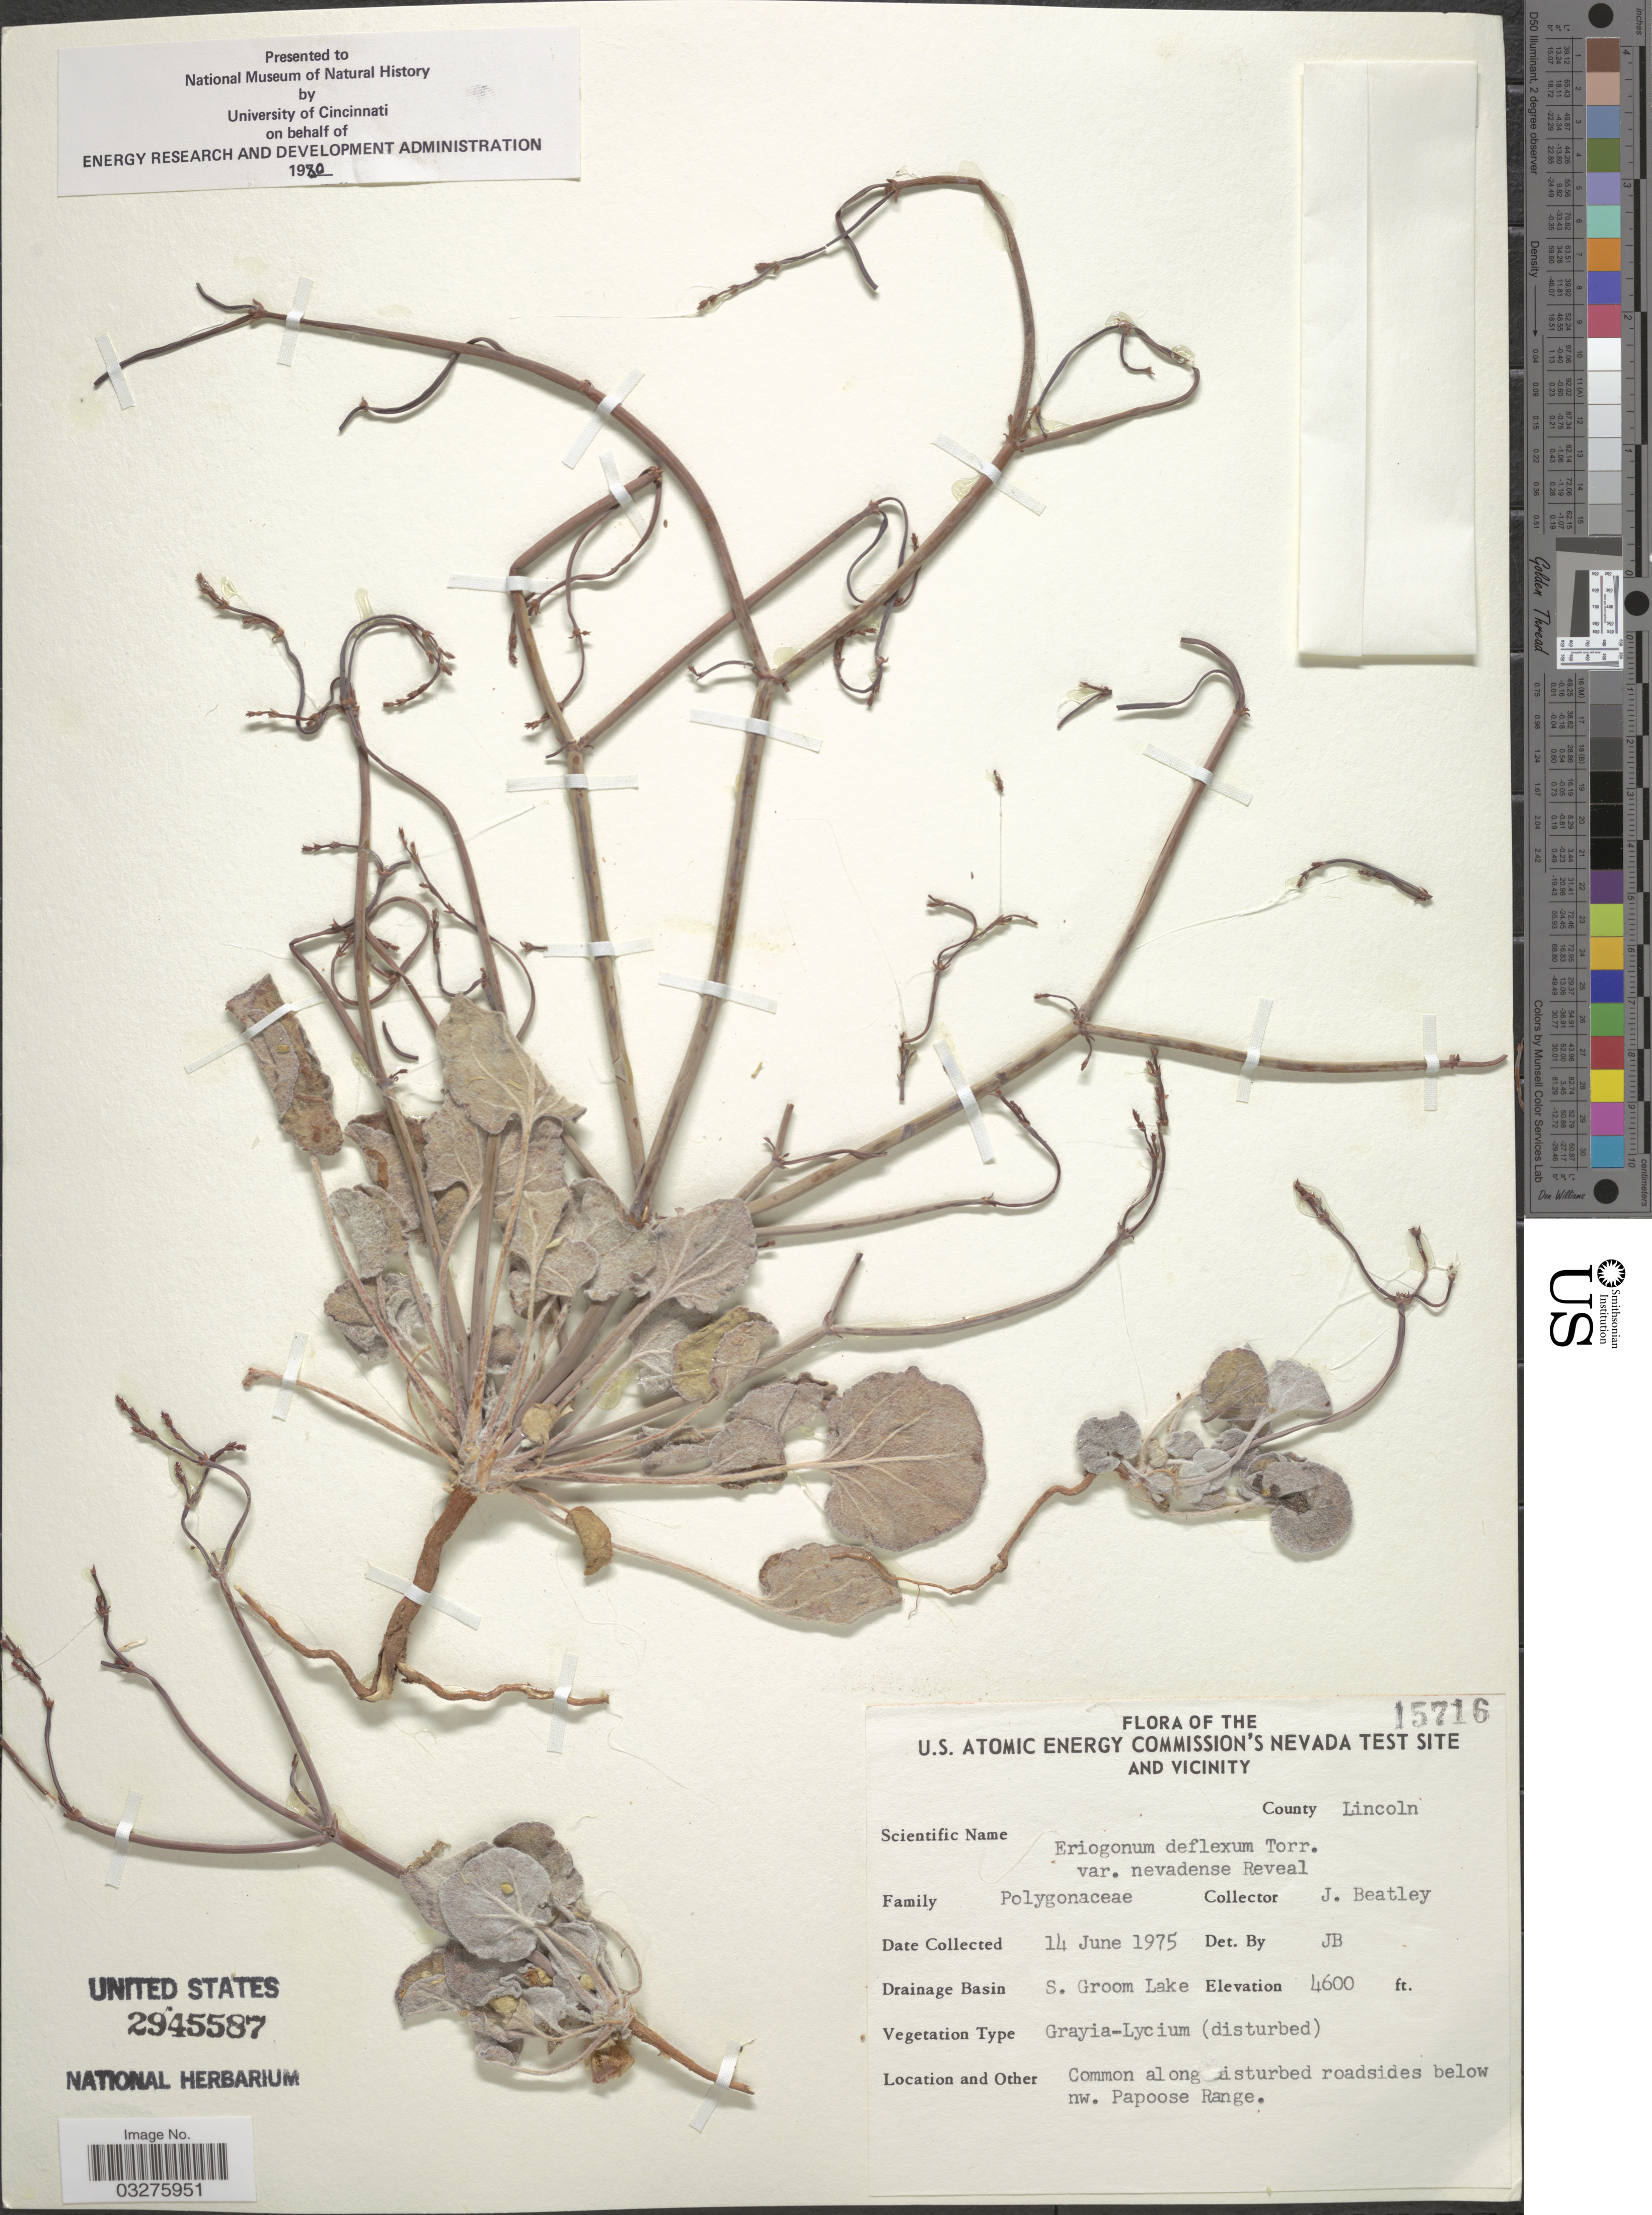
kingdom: Plantae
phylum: Tracheophyta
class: Magnoliopsida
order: Caryophyllales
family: Polygonaceae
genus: Eriogonum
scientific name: Eriogonum deflexum var. nevadense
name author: Reveal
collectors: J. C. Beatley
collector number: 15716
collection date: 1975-06-14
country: United States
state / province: Nevada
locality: The U.S. Atomic Energy Commission's Nevada Test Site and vicinity. County Lincoln. Drainage Basin S. Groom Lake. Below nw. Papoose Range.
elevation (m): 1402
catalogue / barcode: US 2945587